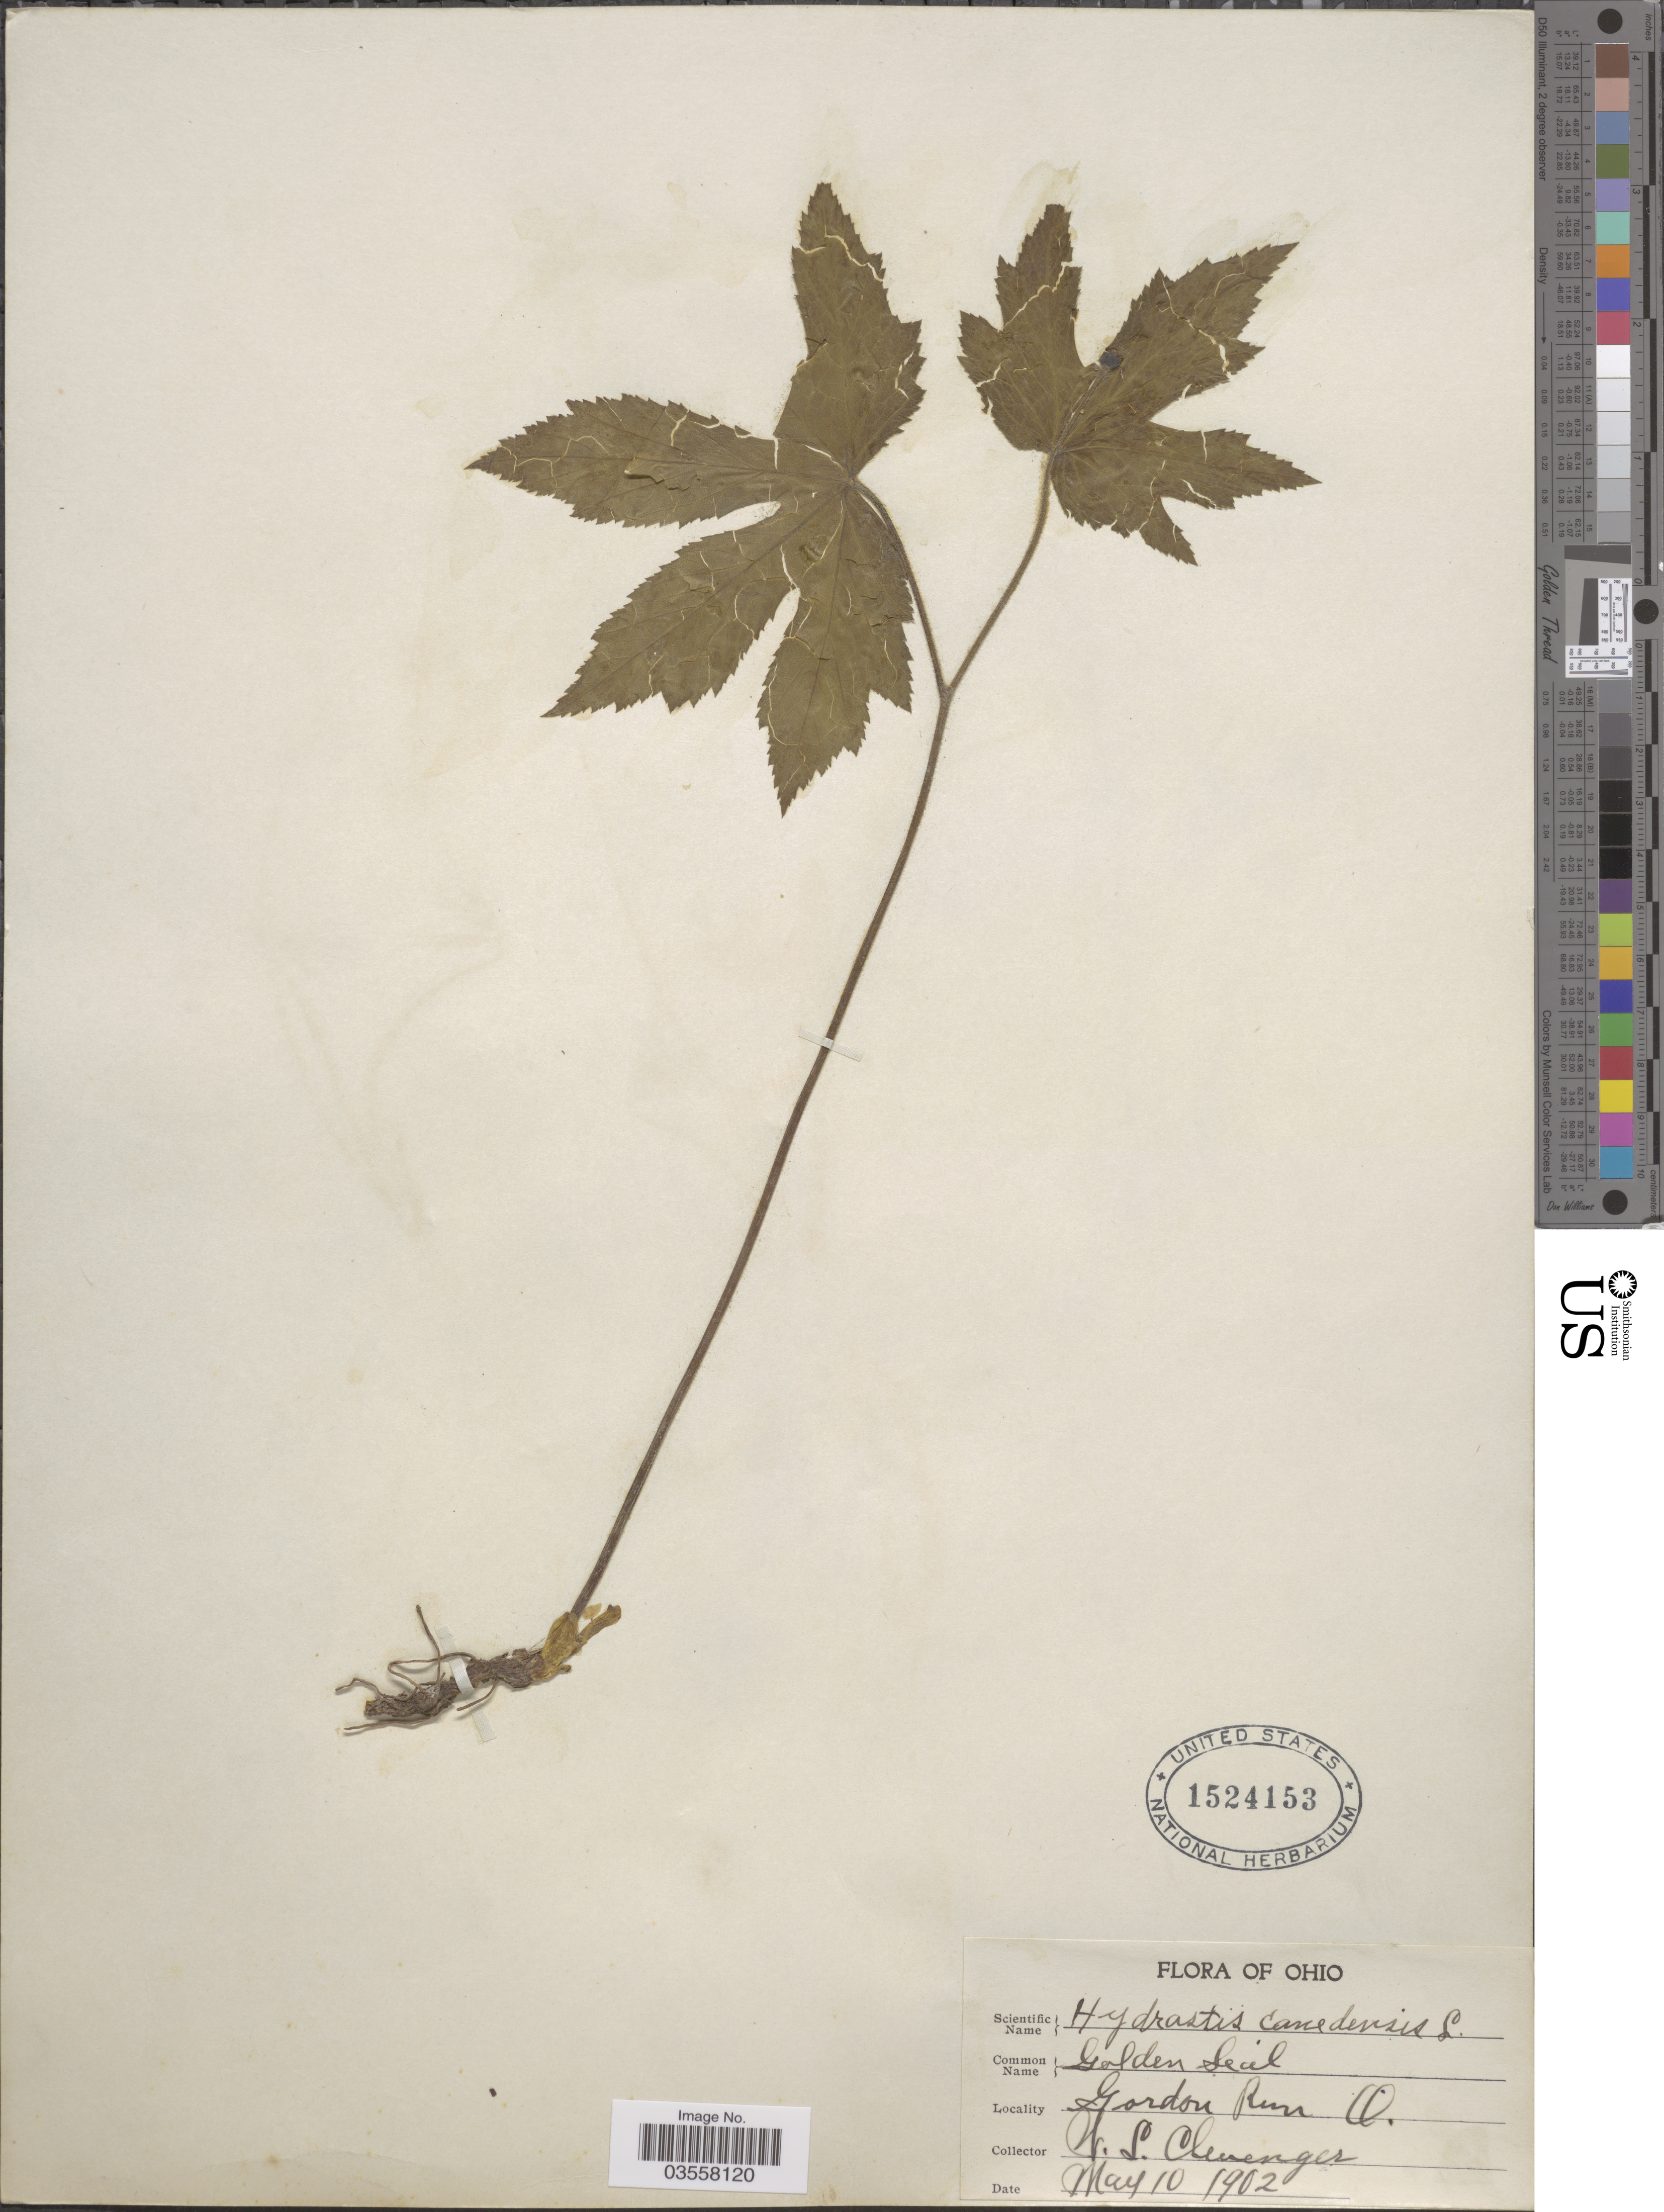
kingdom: Plantae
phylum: Tracheophyta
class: Magnoliopsida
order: Ranunculales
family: Ranunculaceae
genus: Hydrastis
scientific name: Hydrastis canadensis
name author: L.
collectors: W. Clevenger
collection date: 1902-05-10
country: United States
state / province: Ohio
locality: Gordon Run.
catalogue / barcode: US 1524153